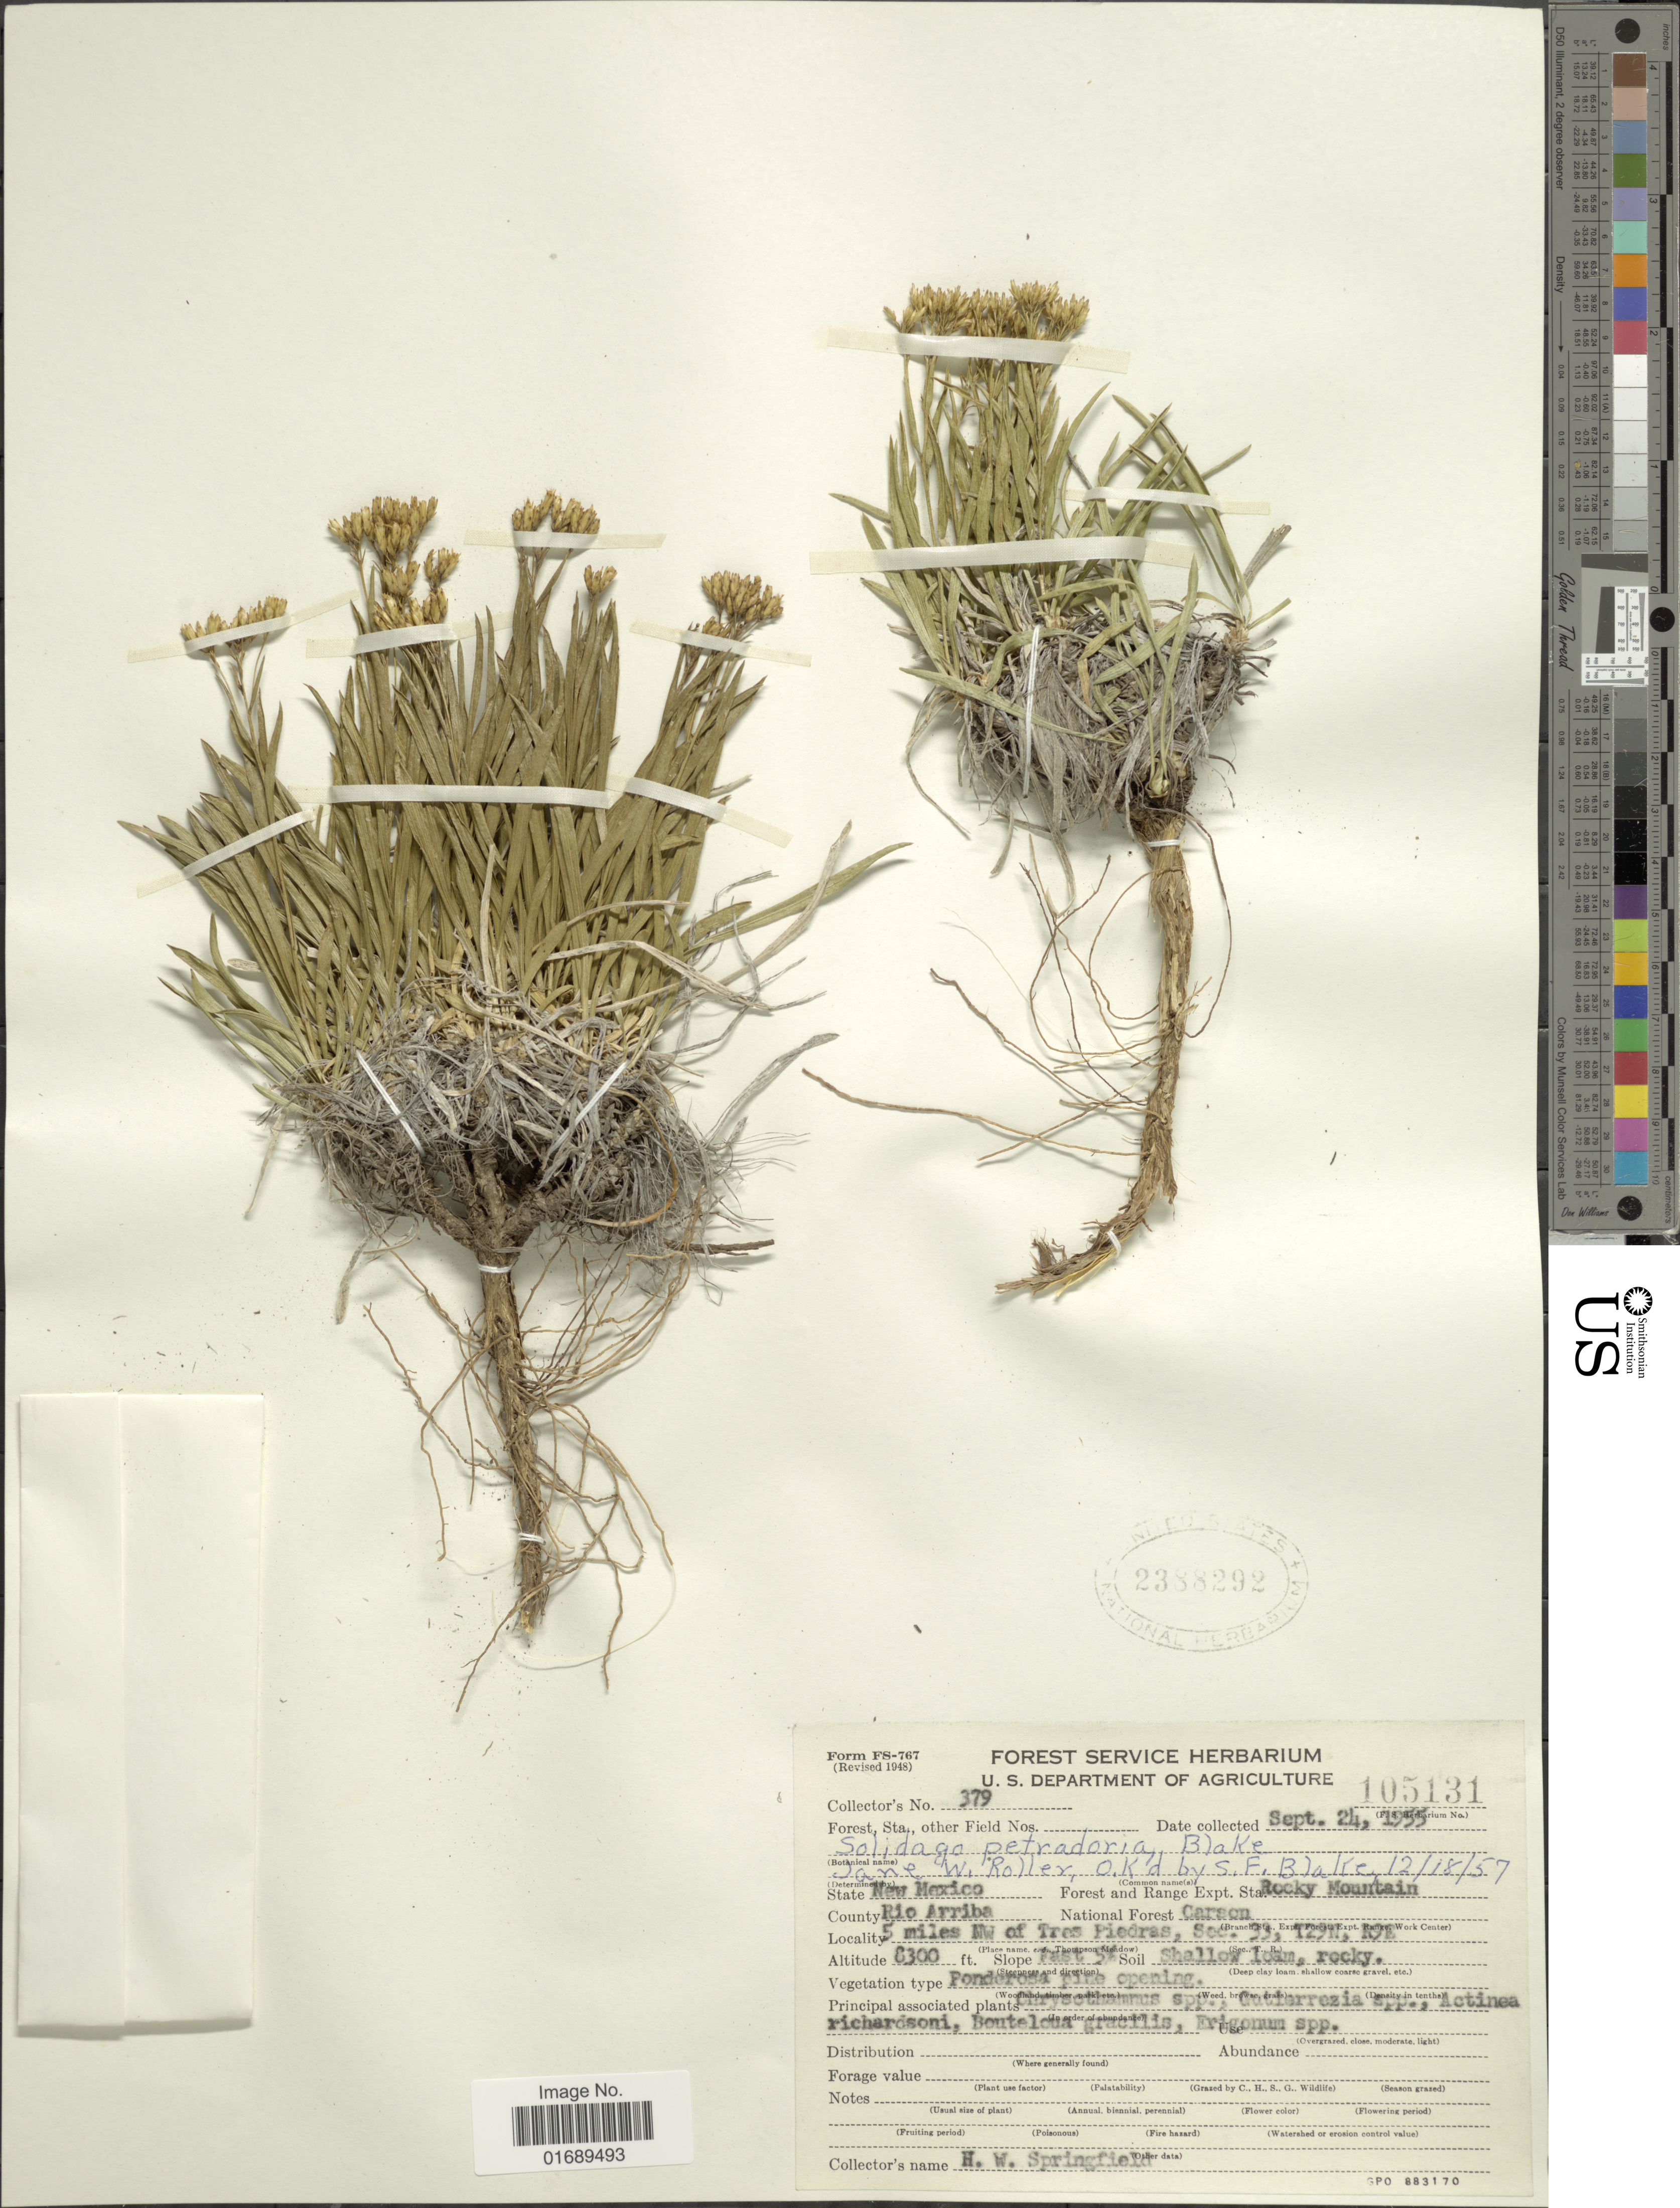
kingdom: Plantae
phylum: Tracheophyta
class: Magnoliopsida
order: Asterales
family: Asteraceae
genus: Solidago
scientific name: Solidago petradoria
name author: S.F. Blake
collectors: H. Springfield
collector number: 379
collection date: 1955-09-24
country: United States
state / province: New Mexico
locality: Forest and Range Expt Sta Rocky Mountain, County Rio Arriba, National Forest Carson, 5 miles NW of Tres Piedras, Sec. 33, T29N, R9E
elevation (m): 2530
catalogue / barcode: US 2388292